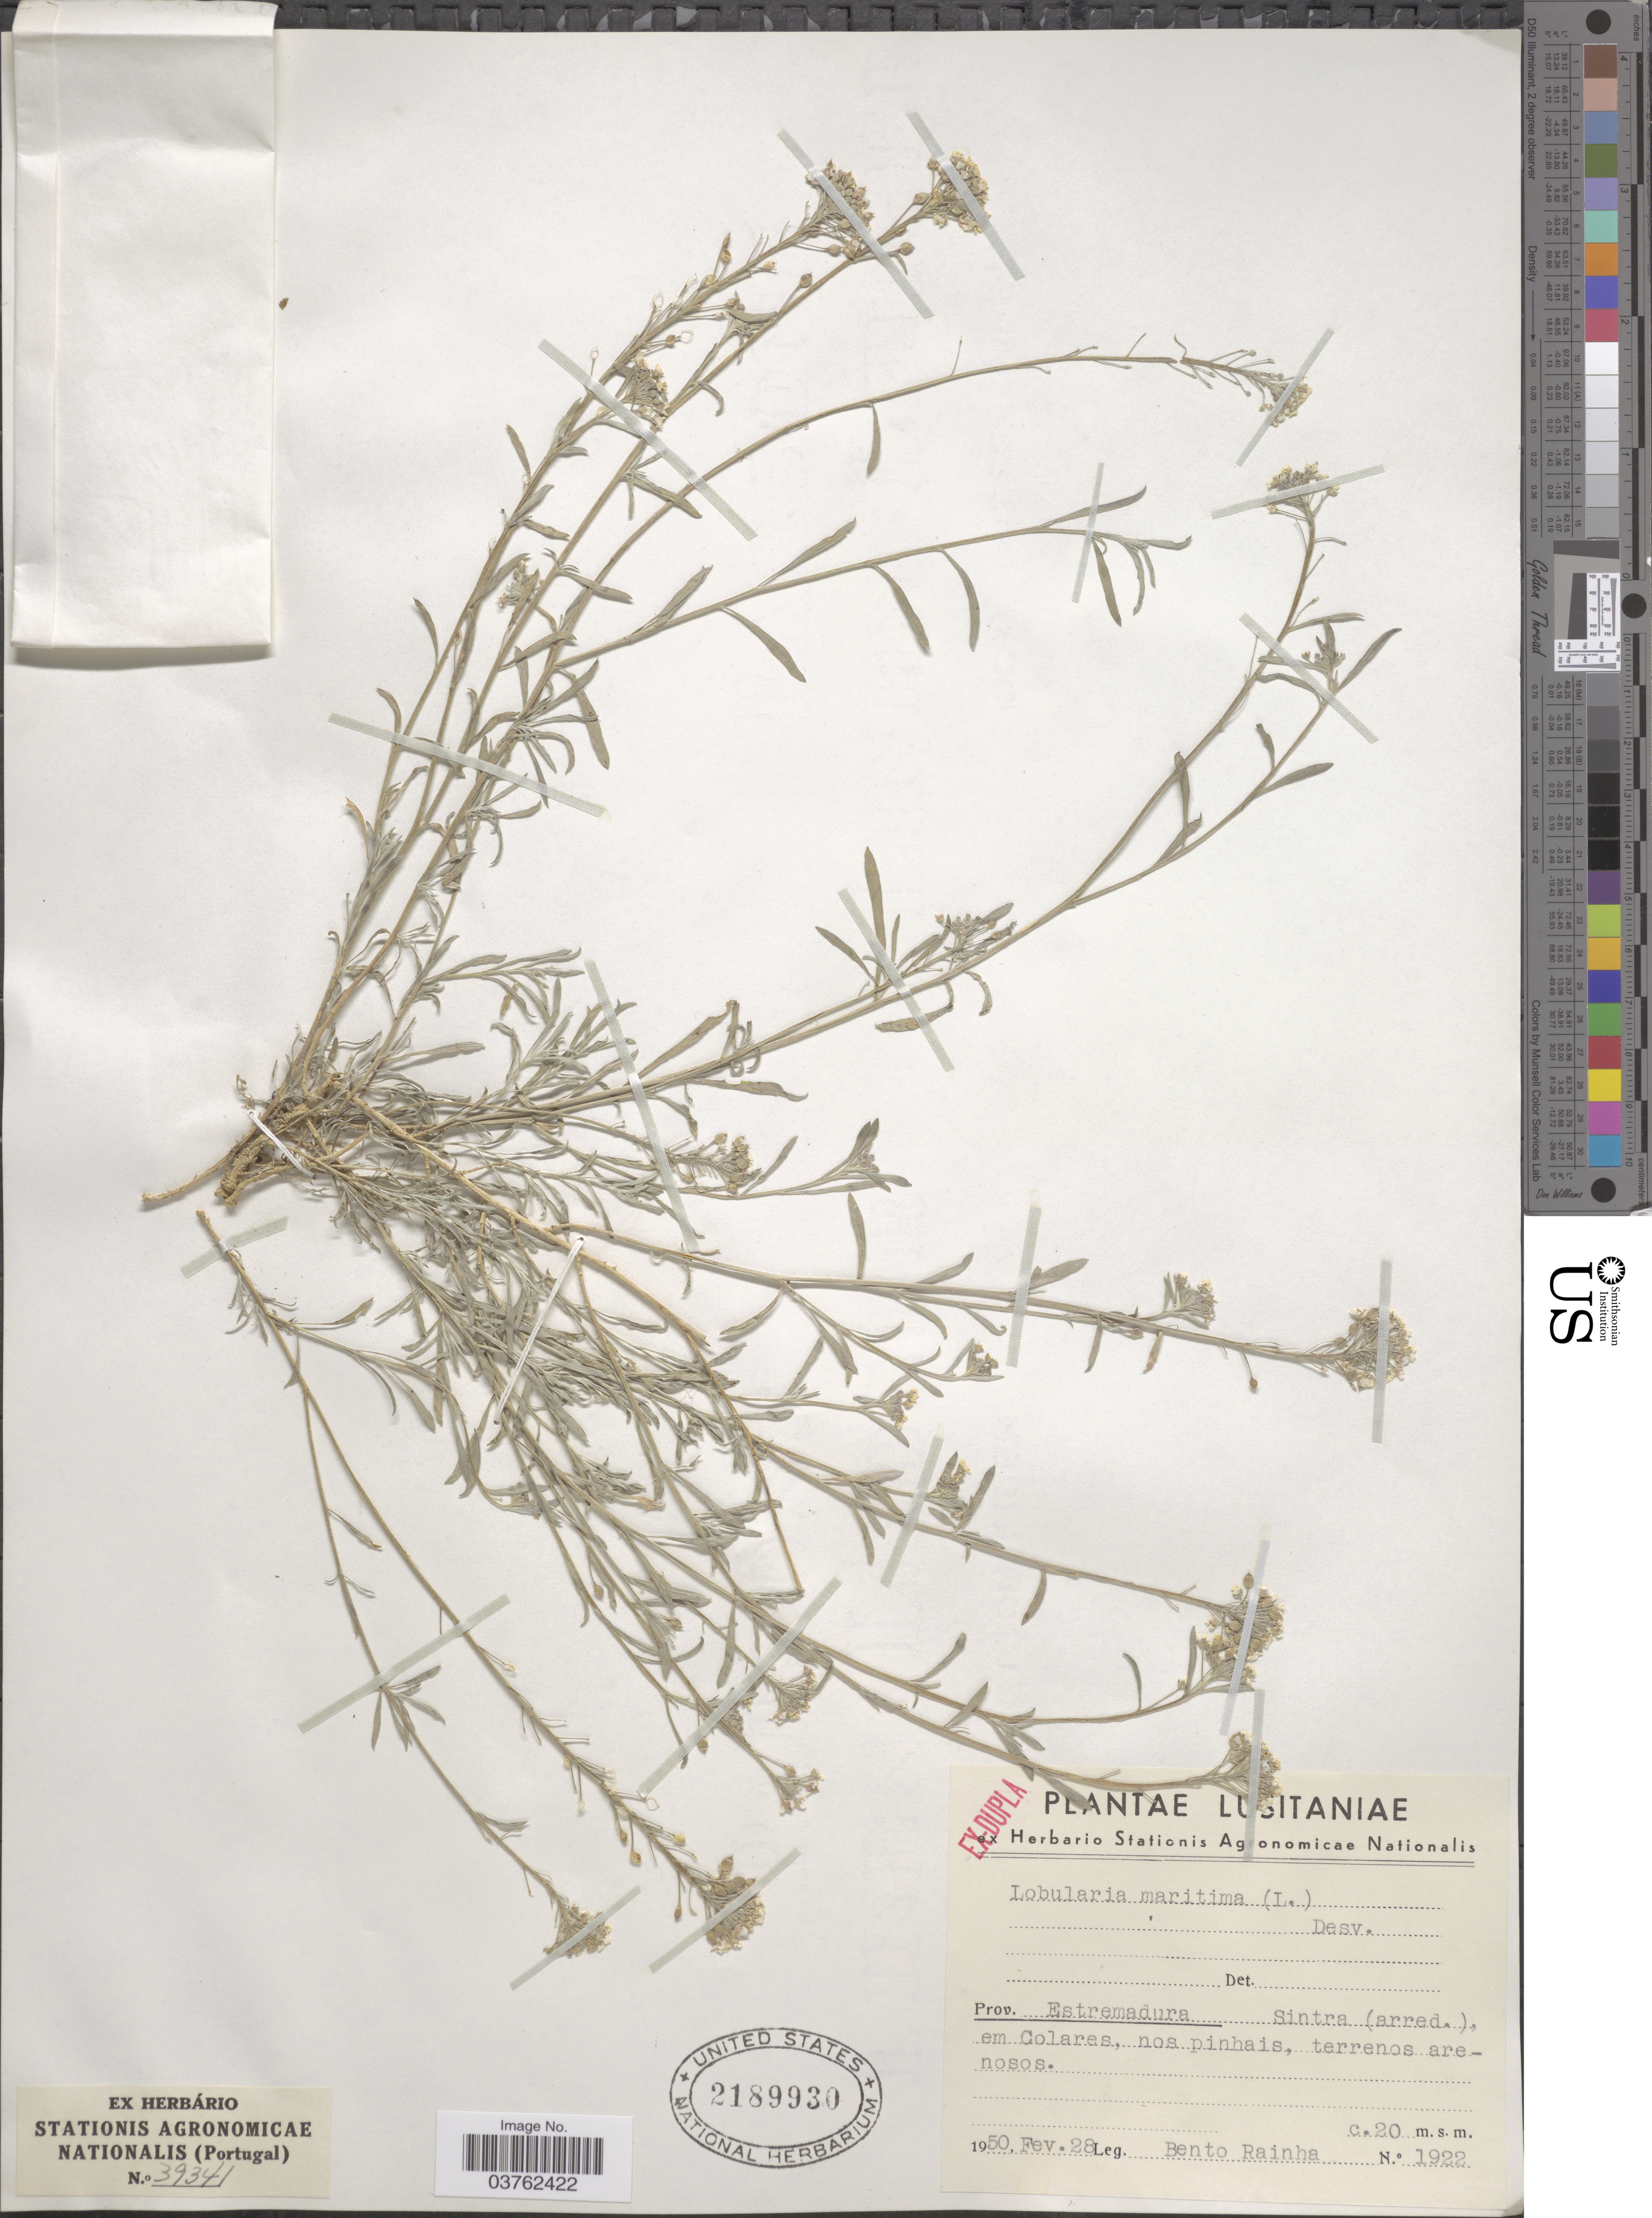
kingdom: Plantae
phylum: Tracheophyta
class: Magnoliopsida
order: Brassicales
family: Brassicaceae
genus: Lobularia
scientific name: Lobularia maritima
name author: (L.) Desv.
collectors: B. Rainha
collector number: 1922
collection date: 1950-02-28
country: Portugal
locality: Lusitaniae. Prov. Estremadura. Sintra (arred.) em Colares, nos pinhais, terrenos arenosos.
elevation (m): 20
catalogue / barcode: US 2189930